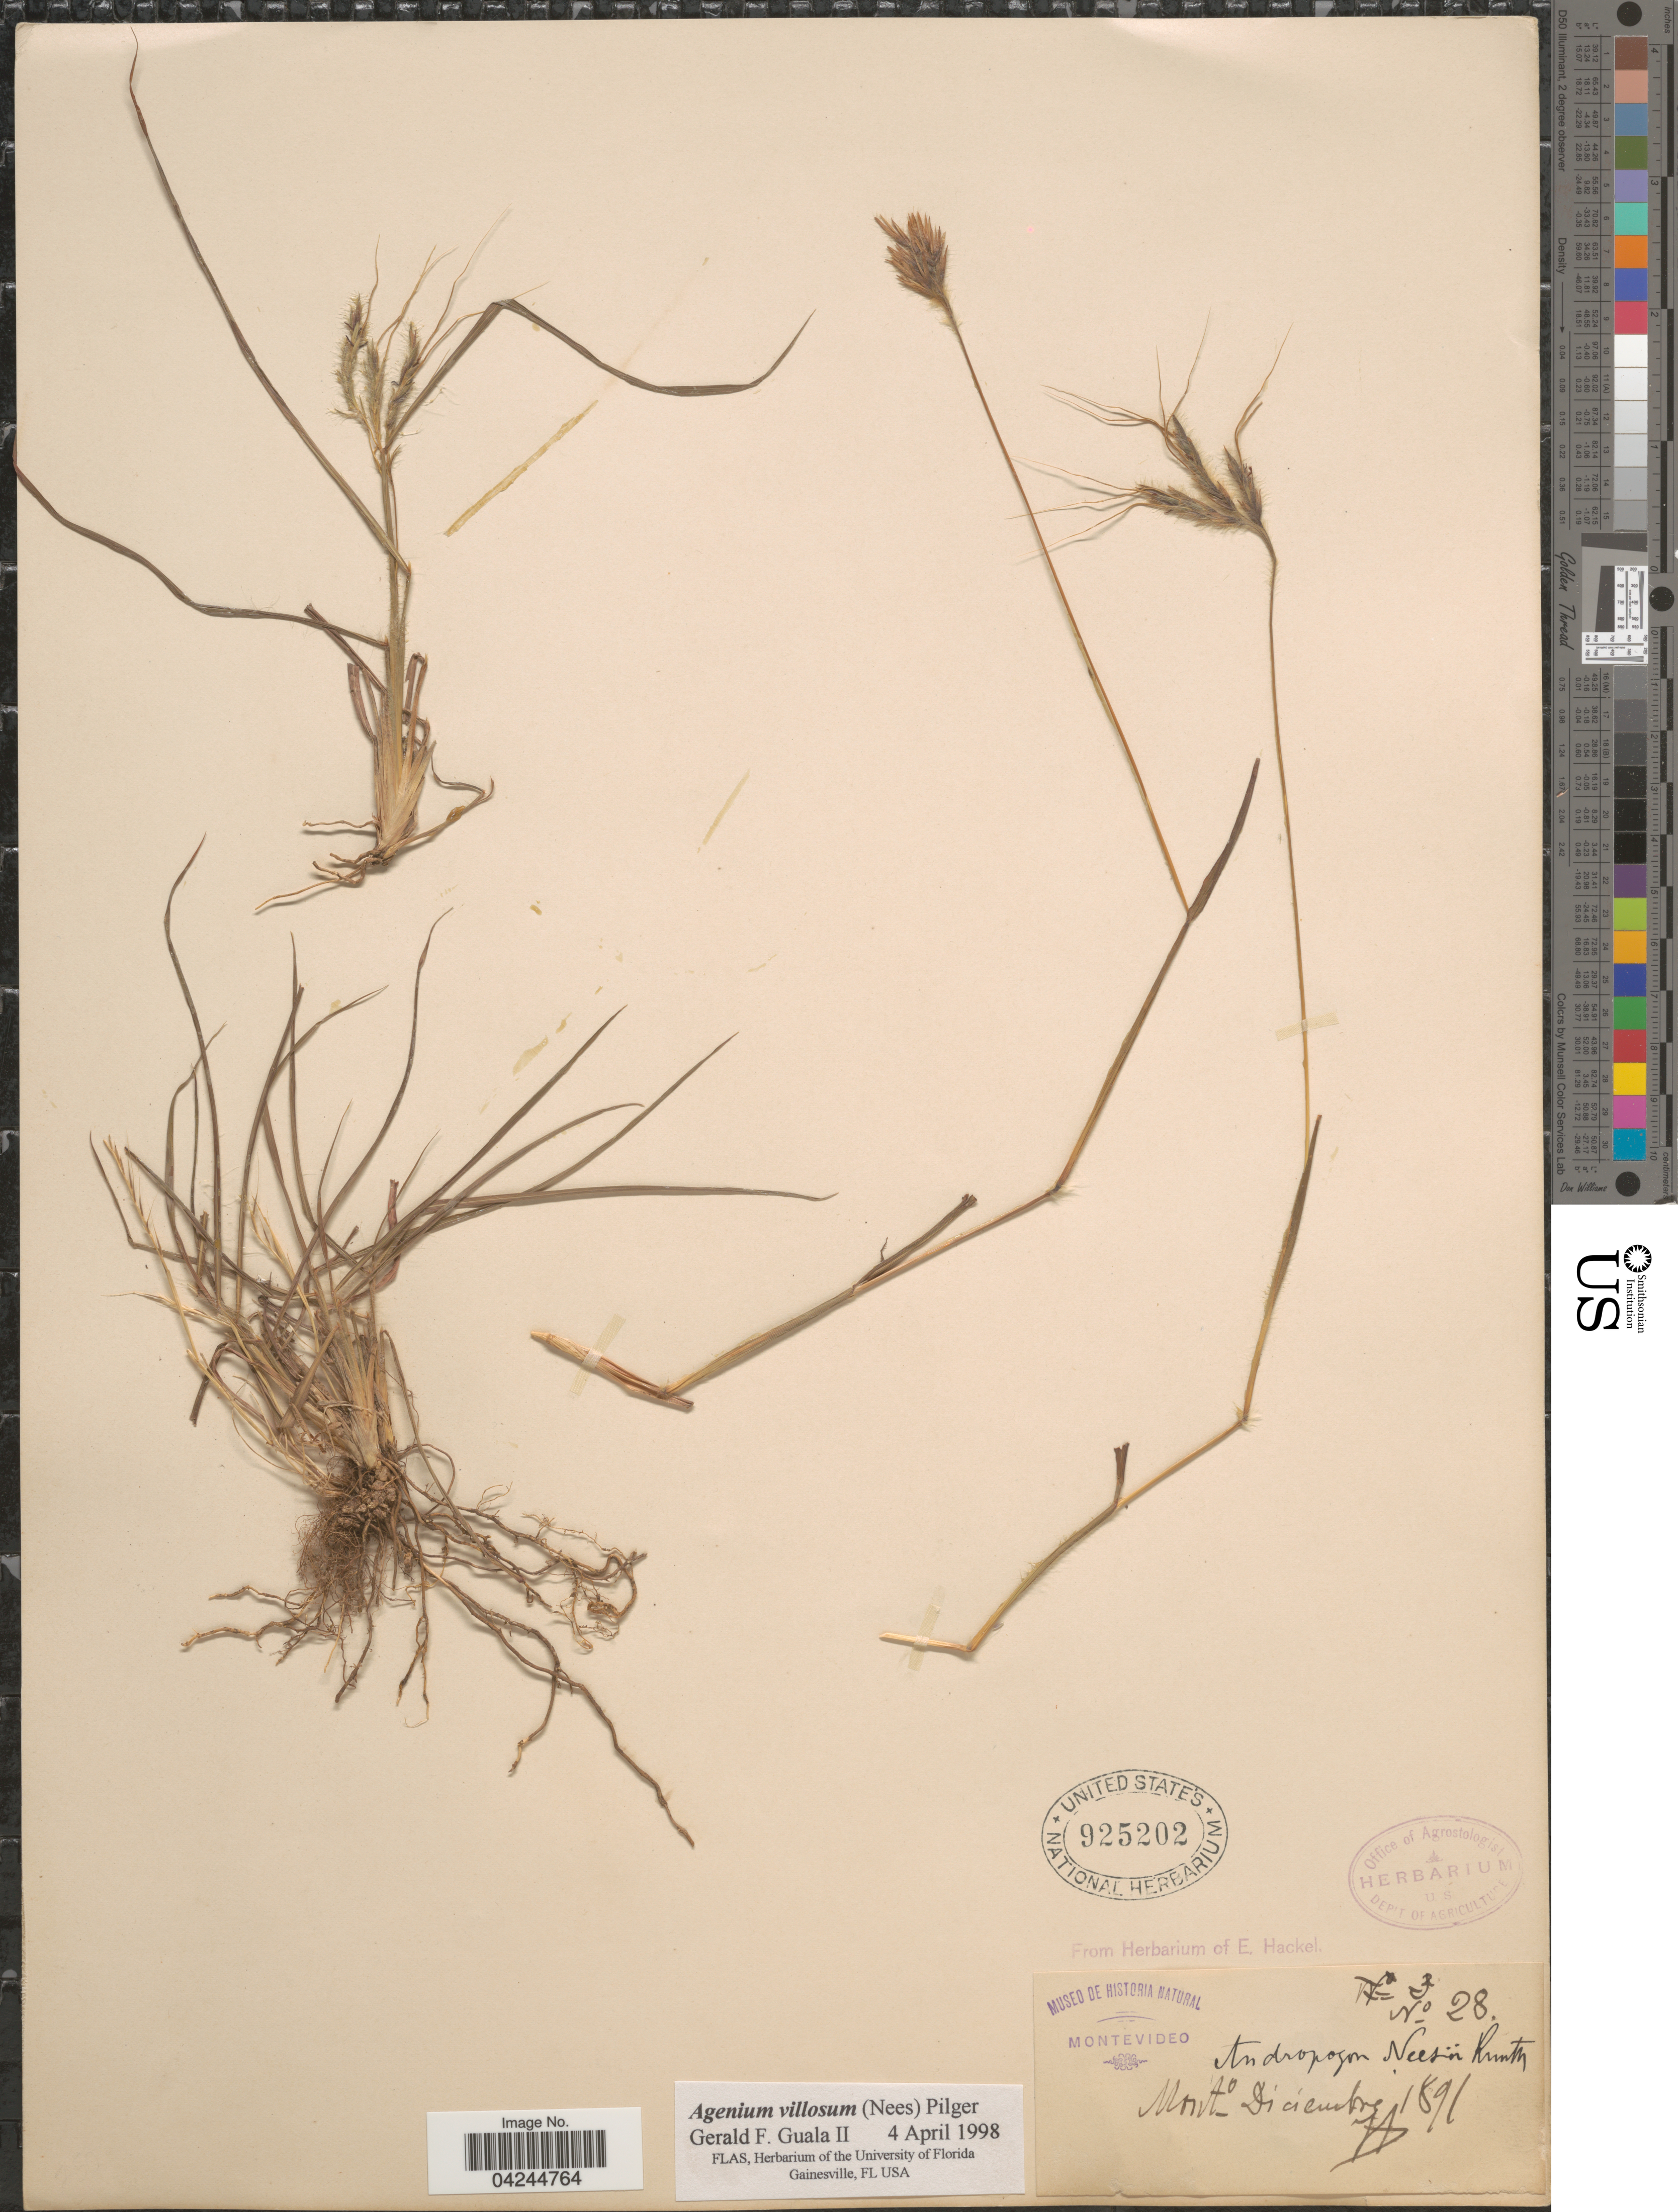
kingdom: Plantae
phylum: Tracheophyta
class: Liliopsida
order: Poales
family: Poaceae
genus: Agenium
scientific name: Agenium villosum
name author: (Nees) Pilg.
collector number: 28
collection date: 1891-12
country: Uruguay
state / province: Montevideo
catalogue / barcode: US 925202